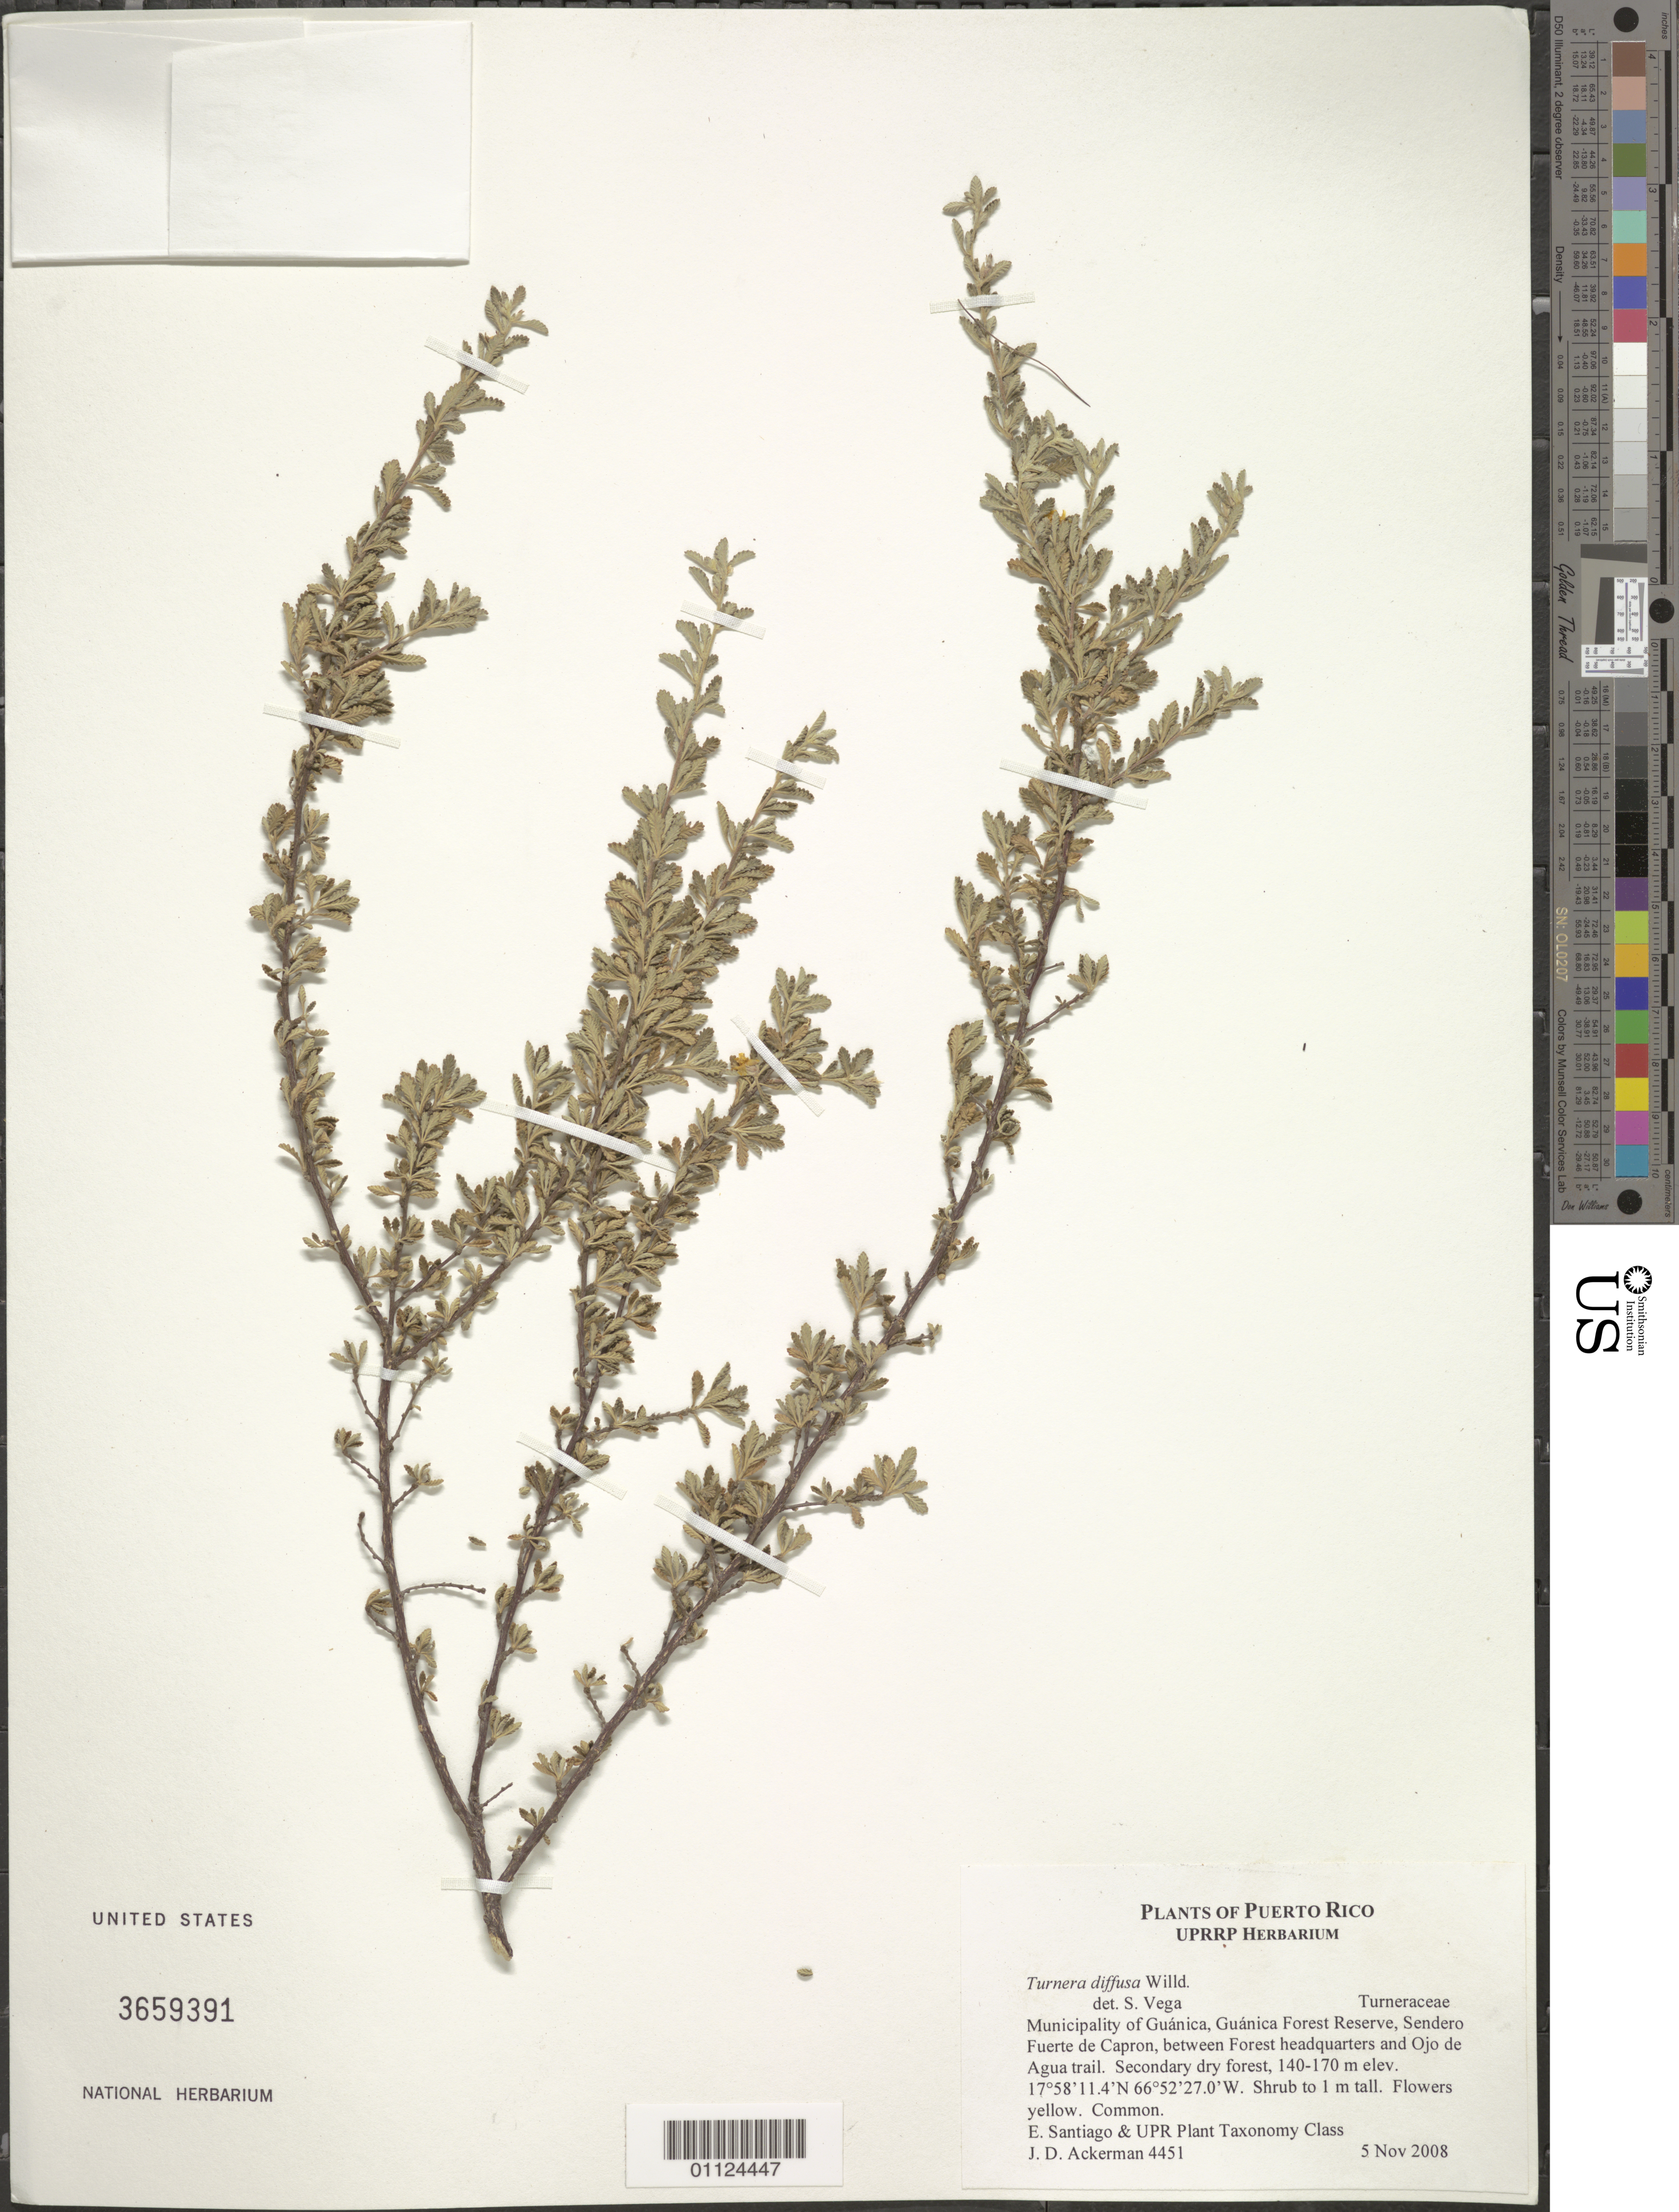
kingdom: Plantae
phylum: Tracheophyta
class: Magnoliopsida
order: Malpighiales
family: Turneraceae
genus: Turnera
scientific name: Turnera diffusa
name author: Willd. ex Schult.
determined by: Vega, S.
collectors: J. D. Ackerman, E. Santiago & UPR Plant Taxonomy Class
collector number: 4451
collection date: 2008-11-05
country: Puerto Rico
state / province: Guánica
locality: Guánica Forest Reserve, Sendero Fuerte de Capron, between Forest headquarters and Ojo de Agua trail.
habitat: Secondary dry forest.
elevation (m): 140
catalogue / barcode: US 3659391